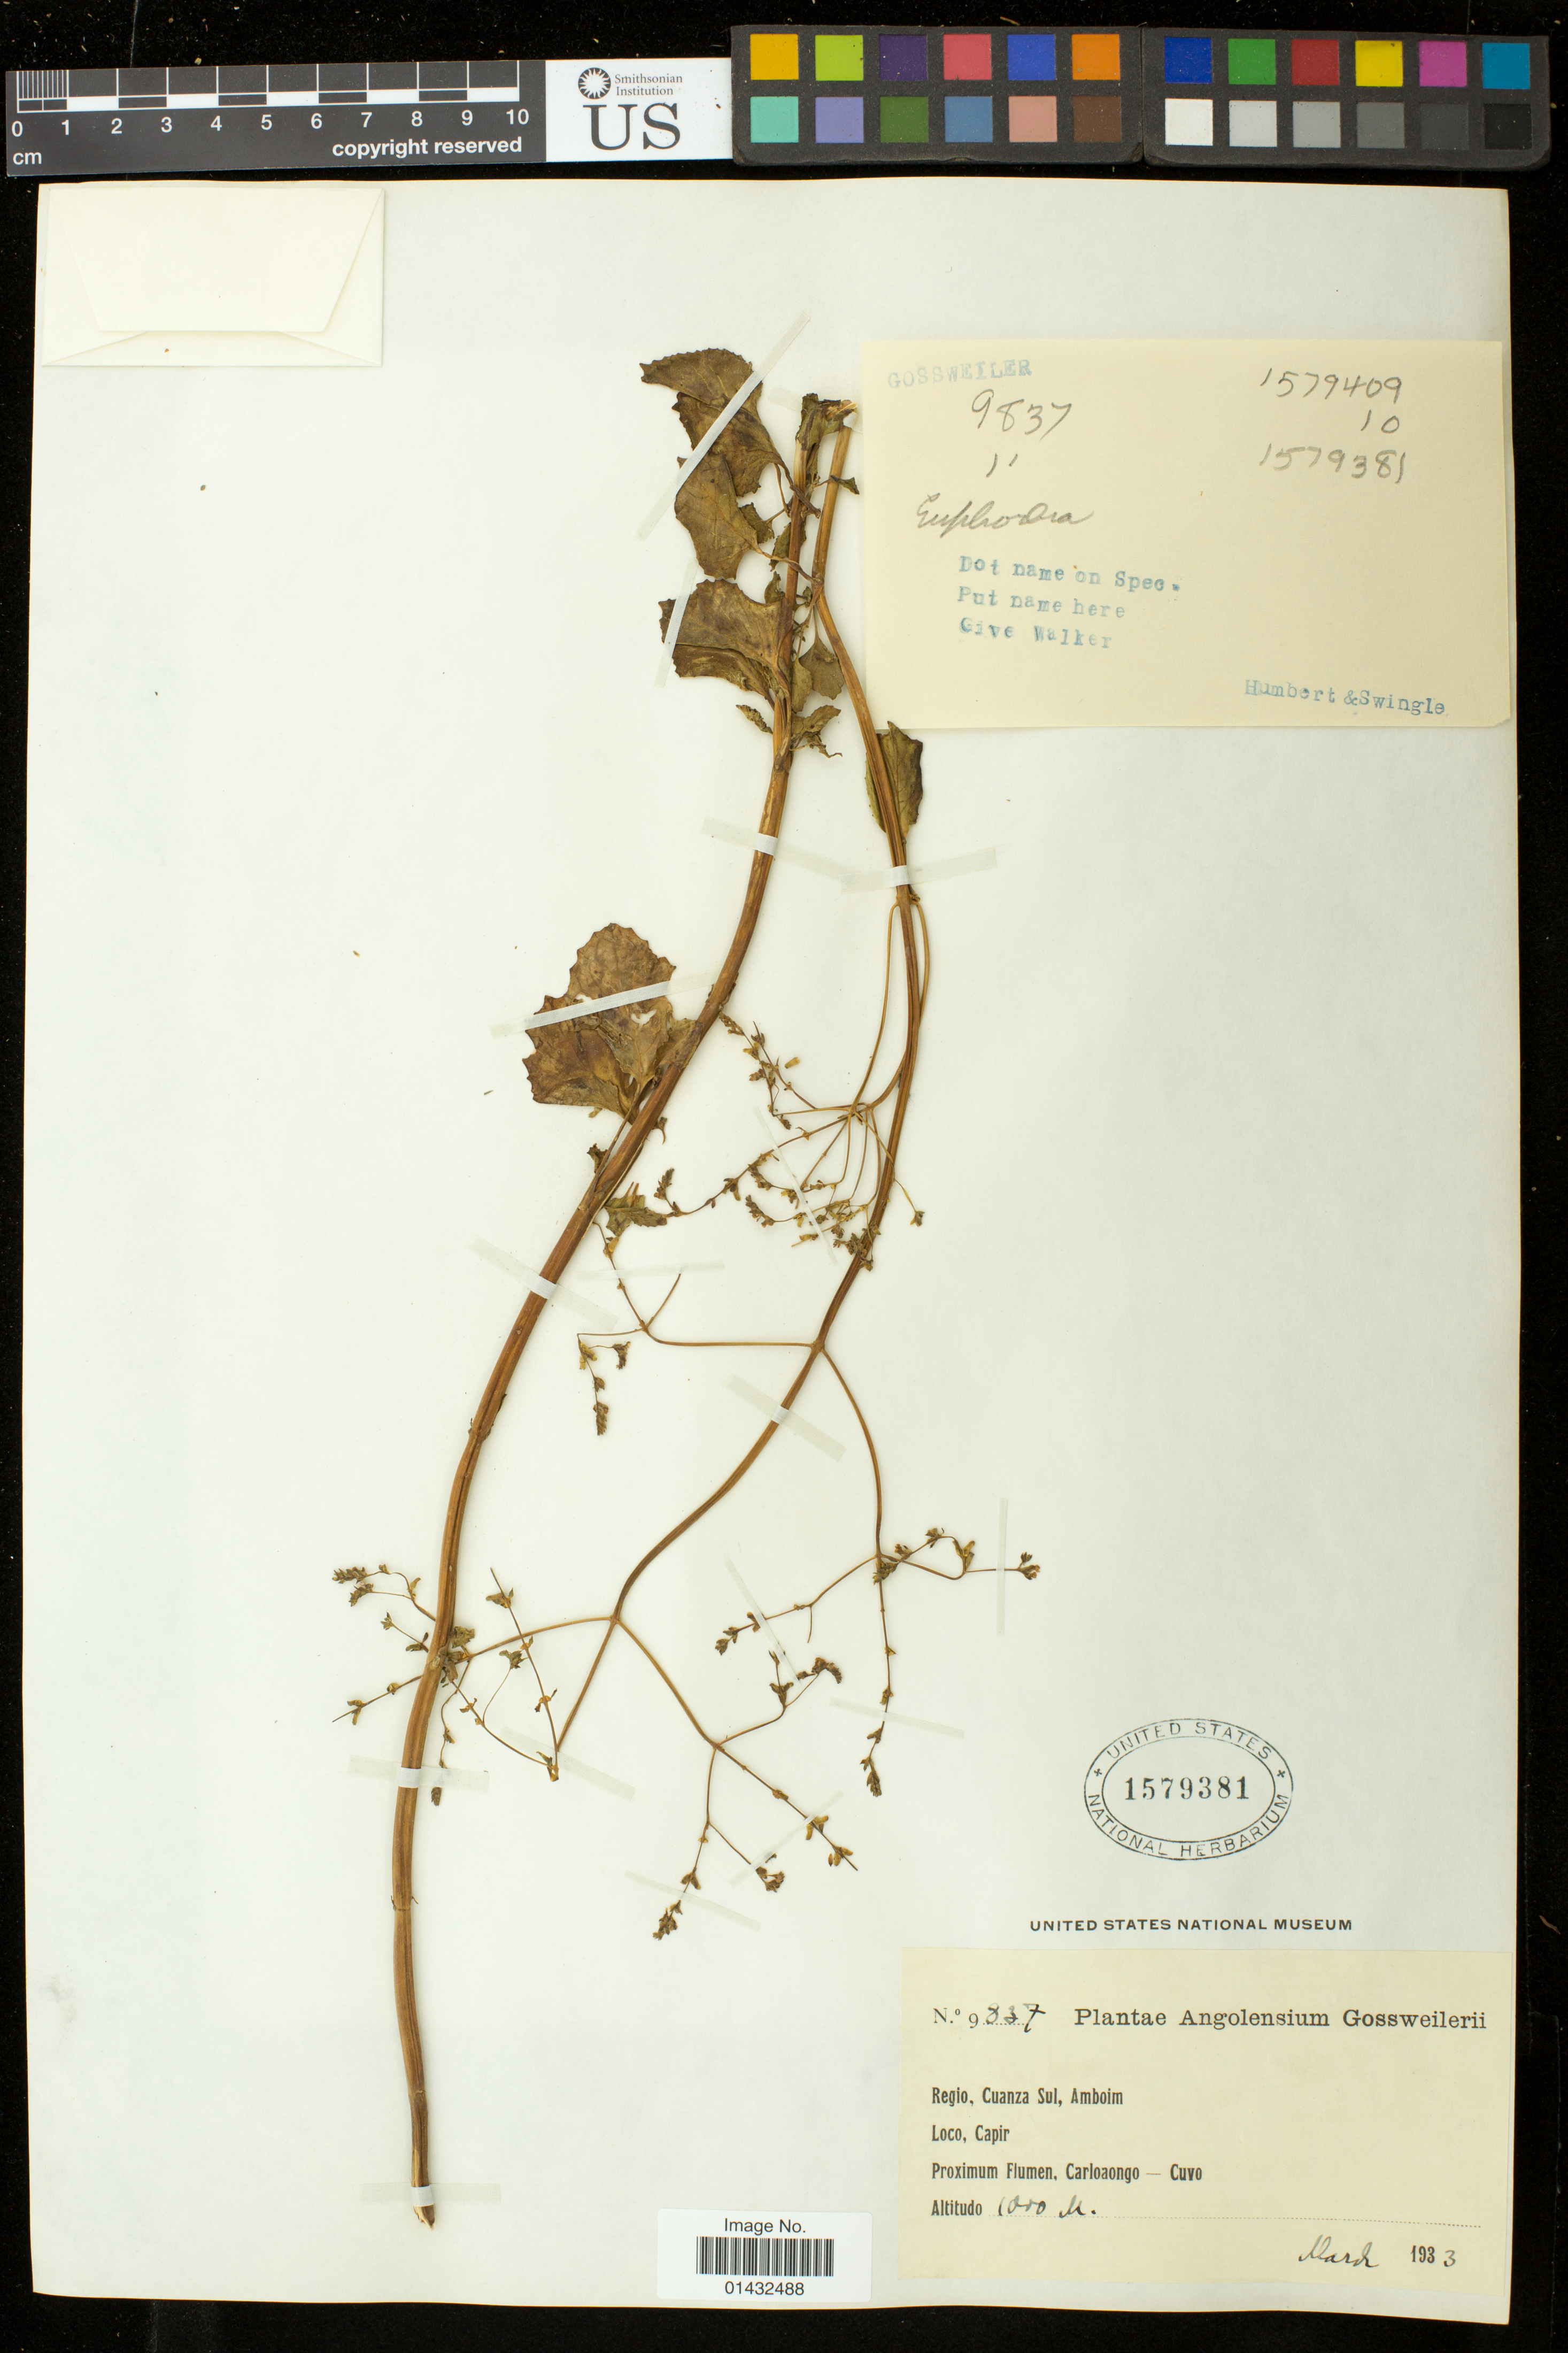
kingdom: Plantae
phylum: Tracheophyta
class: Magnoliopsida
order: Malpighiales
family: Euphorbiaceae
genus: Euphorbia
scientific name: Euphorbia sp.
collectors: -. Gossweiler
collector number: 9837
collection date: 1933-03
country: Angola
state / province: Cuanza Sul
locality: Cuanza Sul, Amboim; Capir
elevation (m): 1000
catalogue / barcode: US 1579381